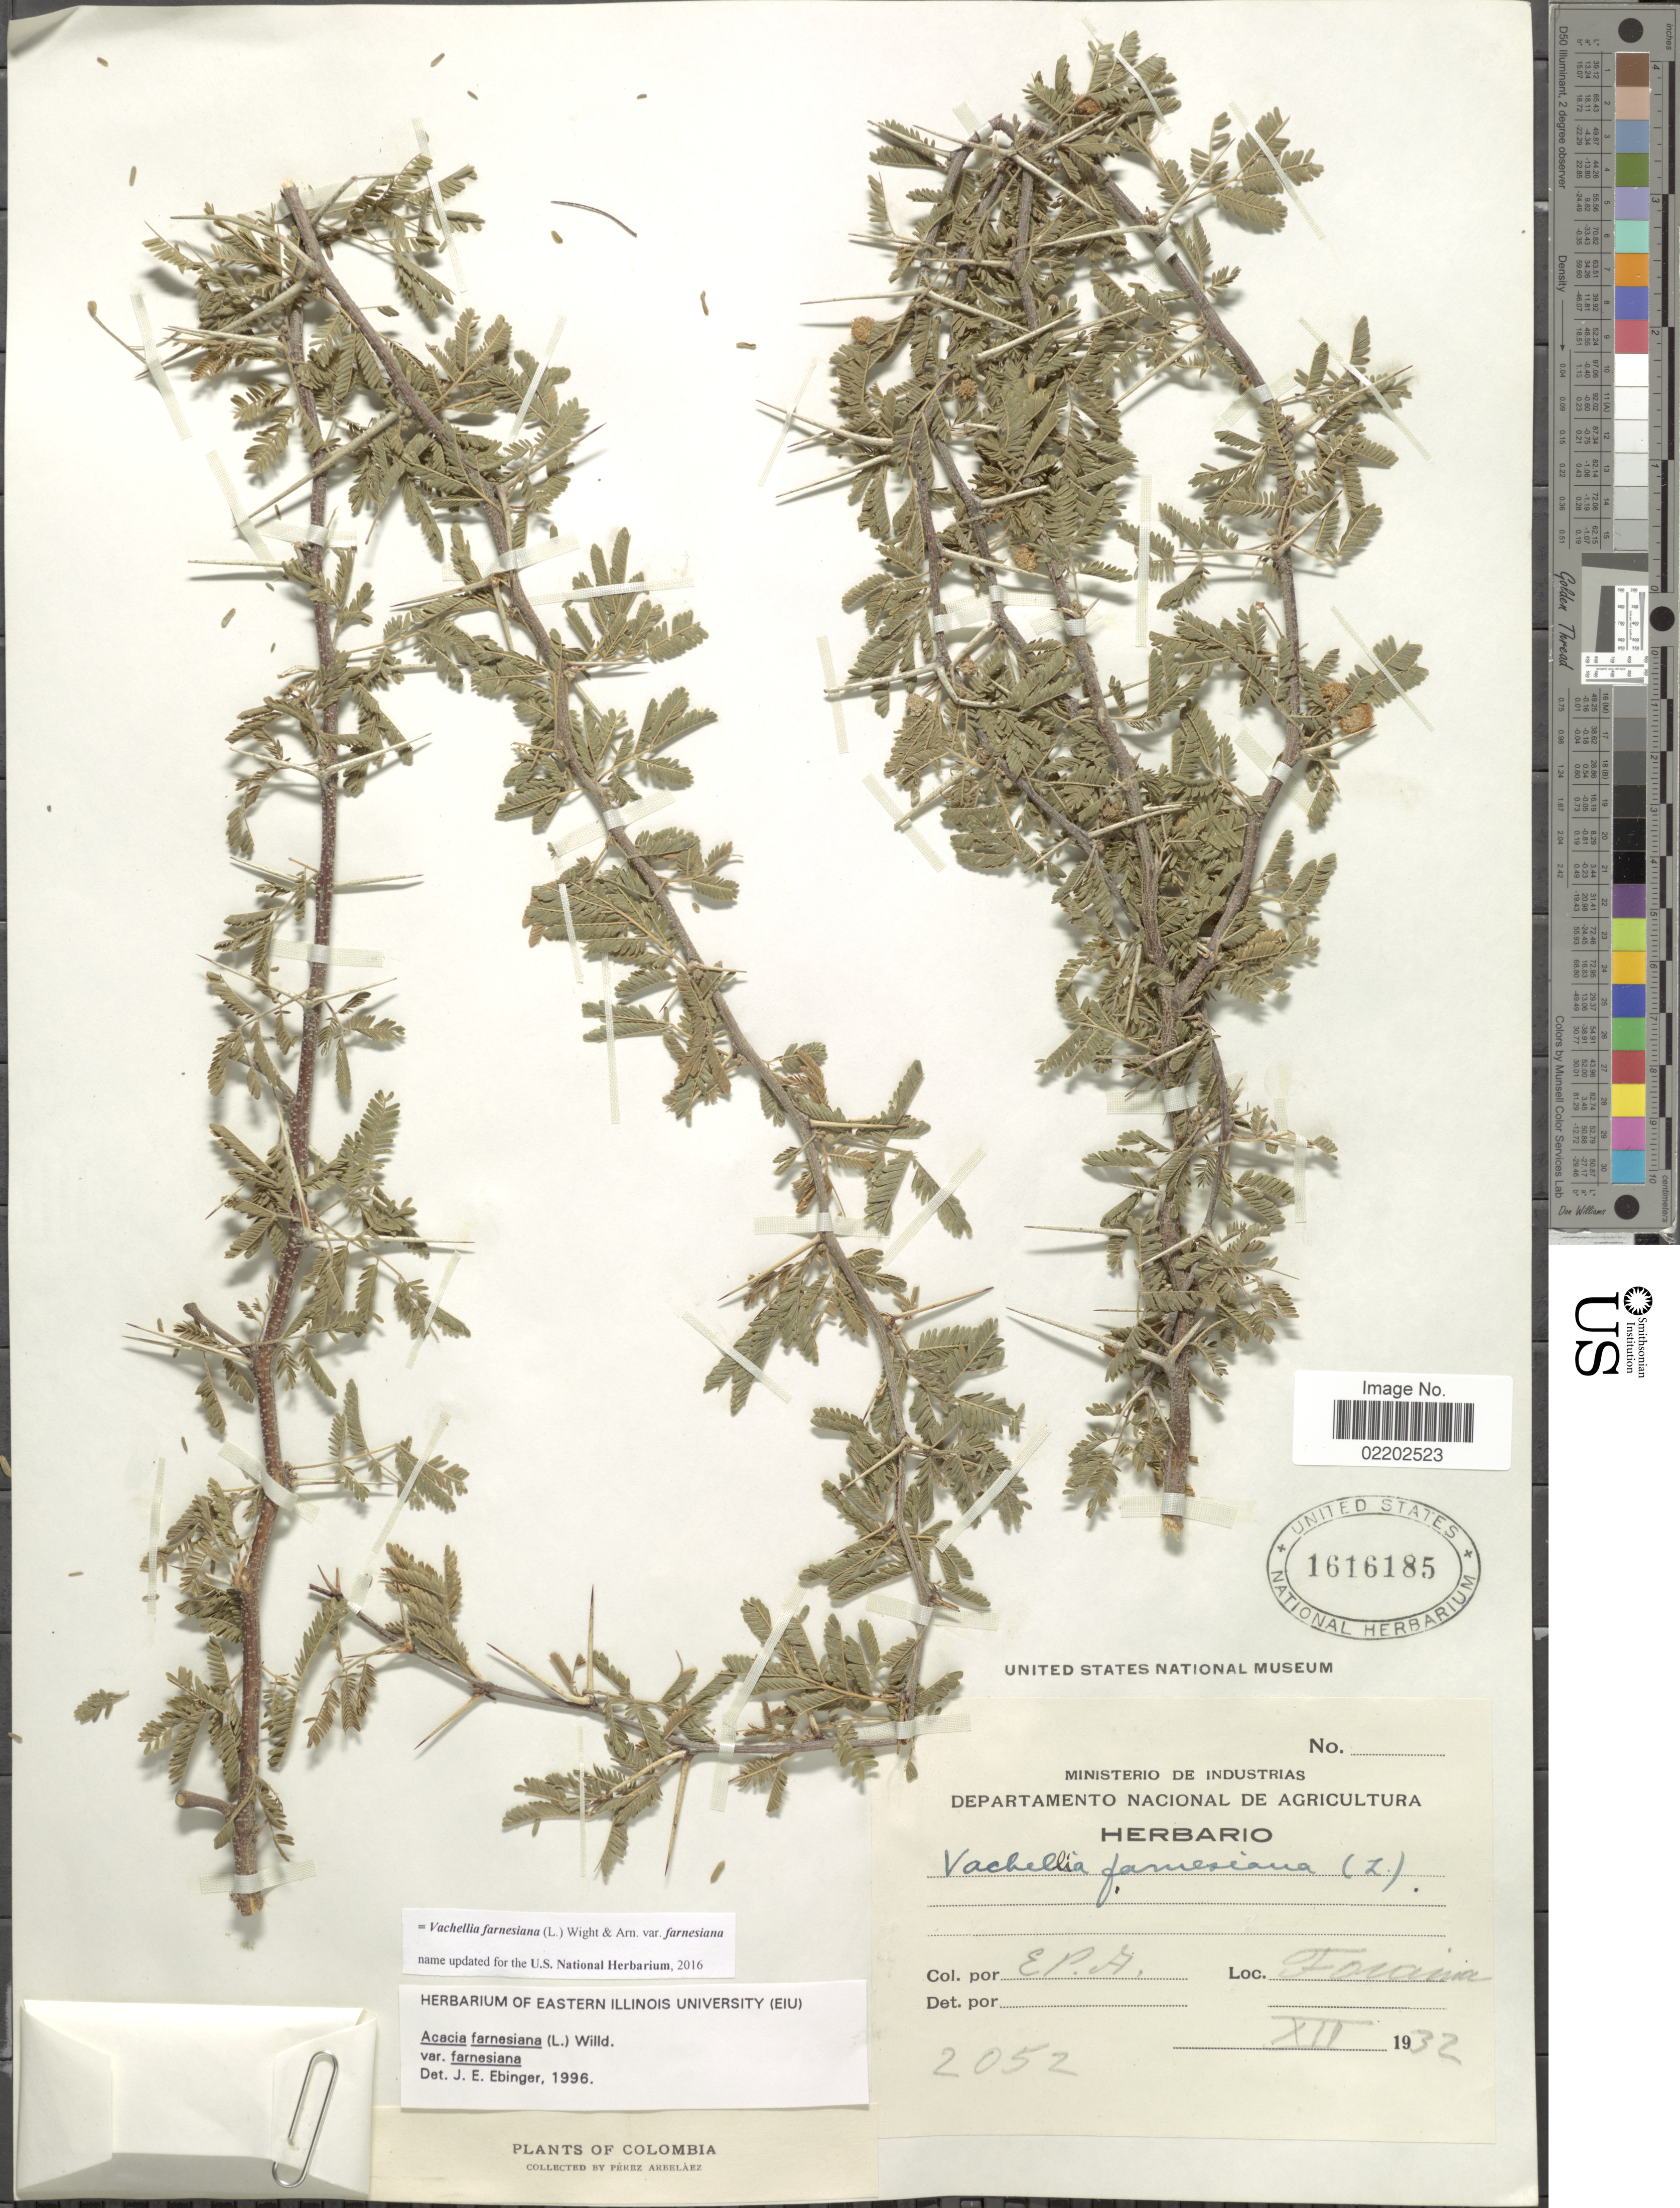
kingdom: Plantae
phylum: Tracheophyta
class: Magnoliopsida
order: Fabales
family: Fabaceae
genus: Vachellia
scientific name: Vachellia farnesiana var. farnesiana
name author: (L.) Wight & Arn.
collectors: E. Pérez Arbeláez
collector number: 2052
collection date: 1932-12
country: Colombia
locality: Tocaima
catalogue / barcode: US 1616185